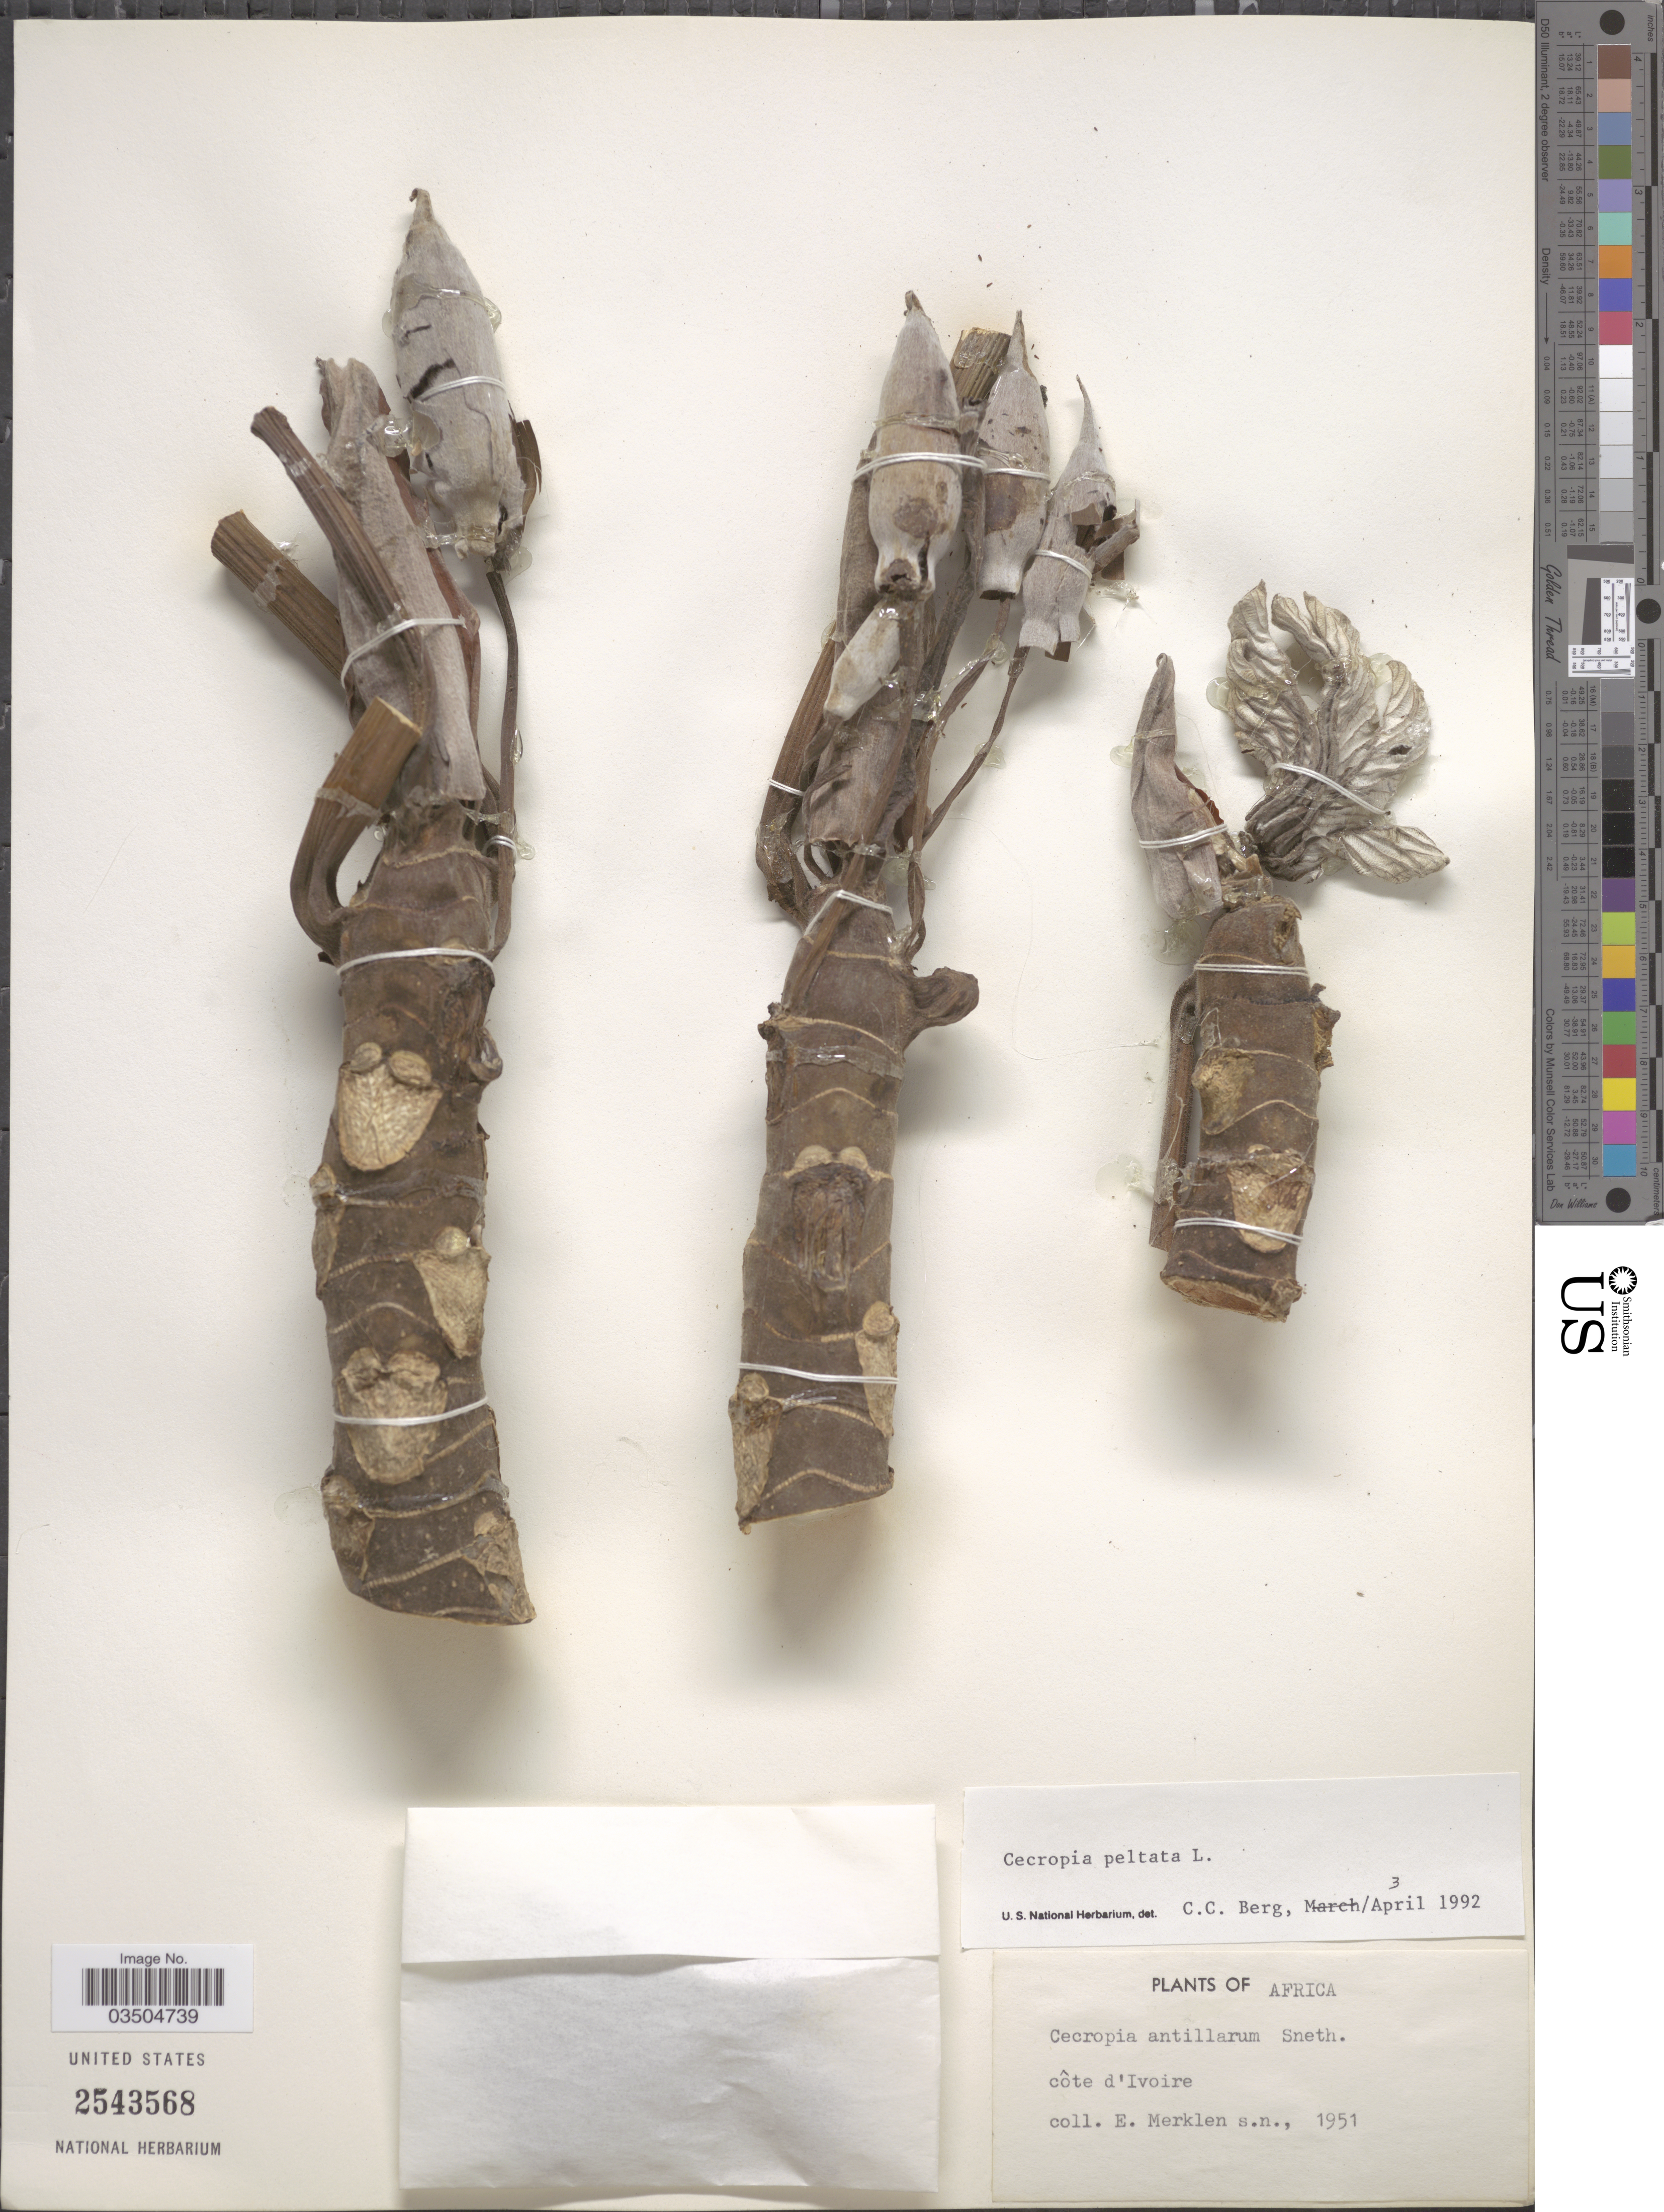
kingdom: Plantae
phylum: Tracheophyta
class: Magnoliopsida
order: Rosales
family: Urticaceae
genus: Cecropia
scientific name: Cecropia peltata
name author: L.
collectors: E. Merklen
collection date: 1951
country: Ivory Coast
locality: Africa. Côte d' Ivoire.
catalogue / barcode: US 2543568